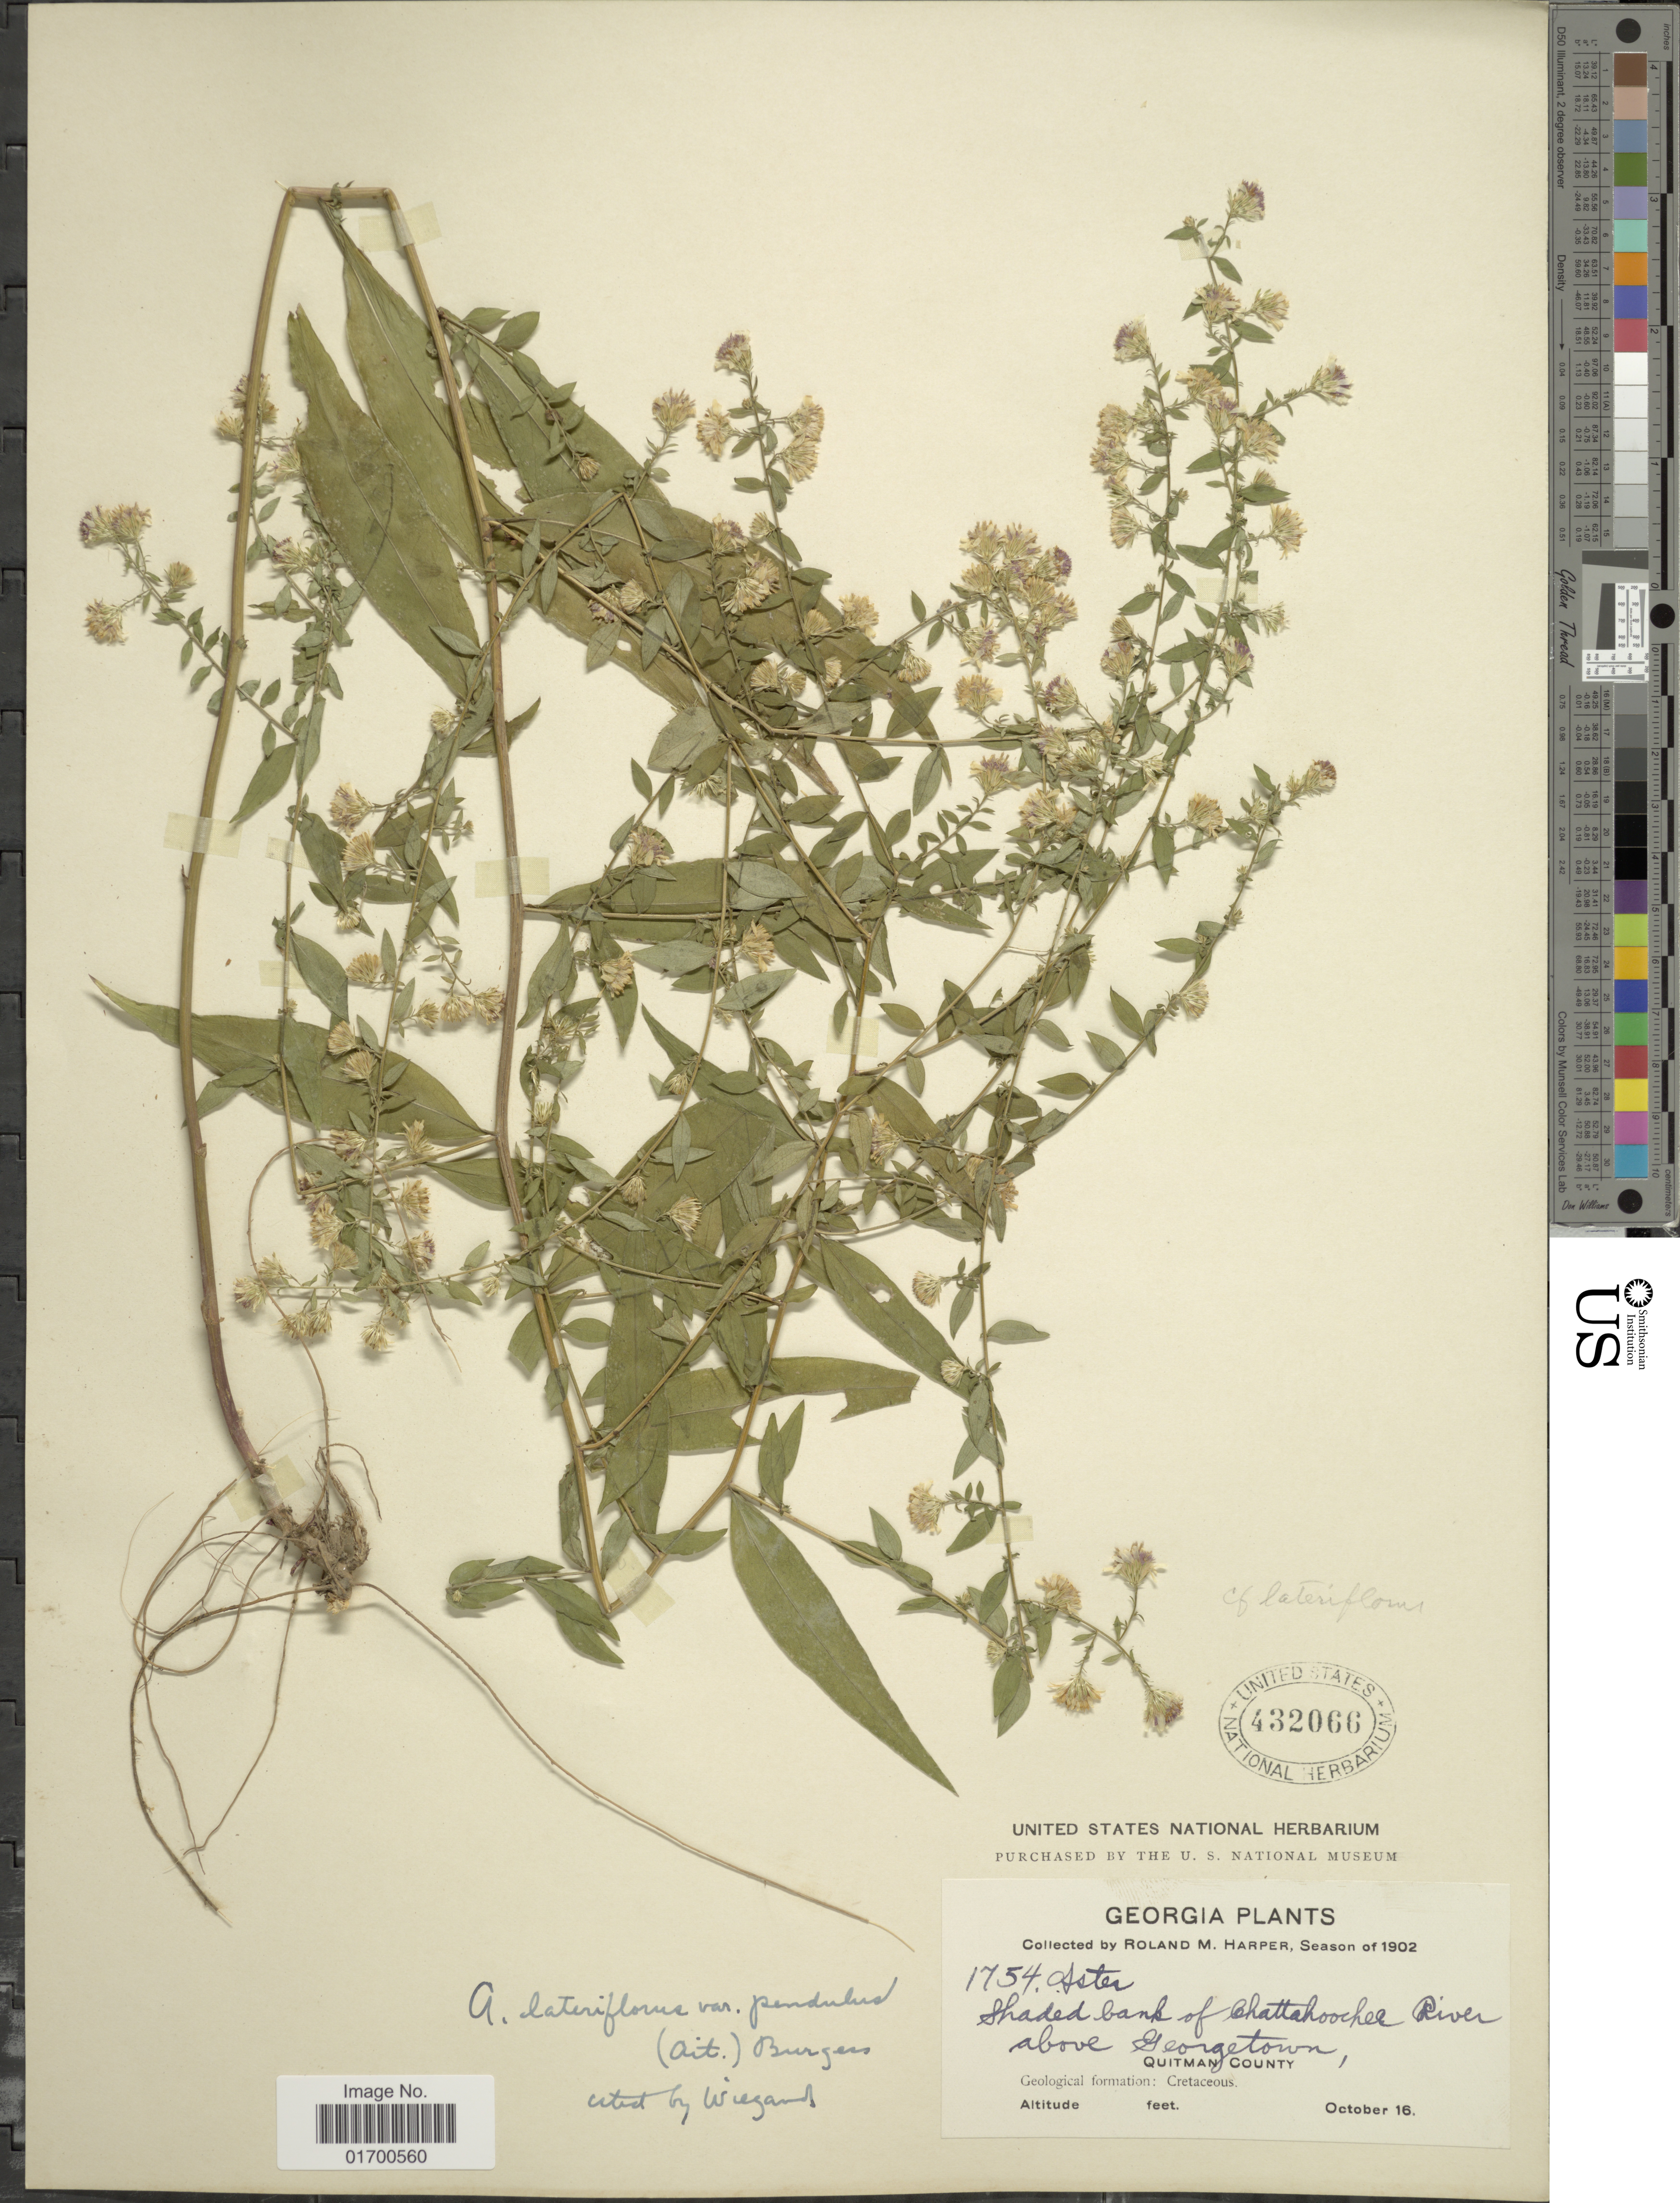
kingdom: Plantae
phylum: Tracheophyta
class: Magnoliopsida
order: Asterales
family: Asteraceae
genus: Symphyotrichum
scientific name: Symphyotrichum lateriflorum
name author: (L.) Á. Löve & D. Löve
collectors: R. M. Harper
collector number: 1754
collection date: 1902-10-16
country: United States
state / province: Georgia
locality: Shaded bank of Chattahoochee River above Georgetown, Quitman County.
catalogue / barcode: US 432066